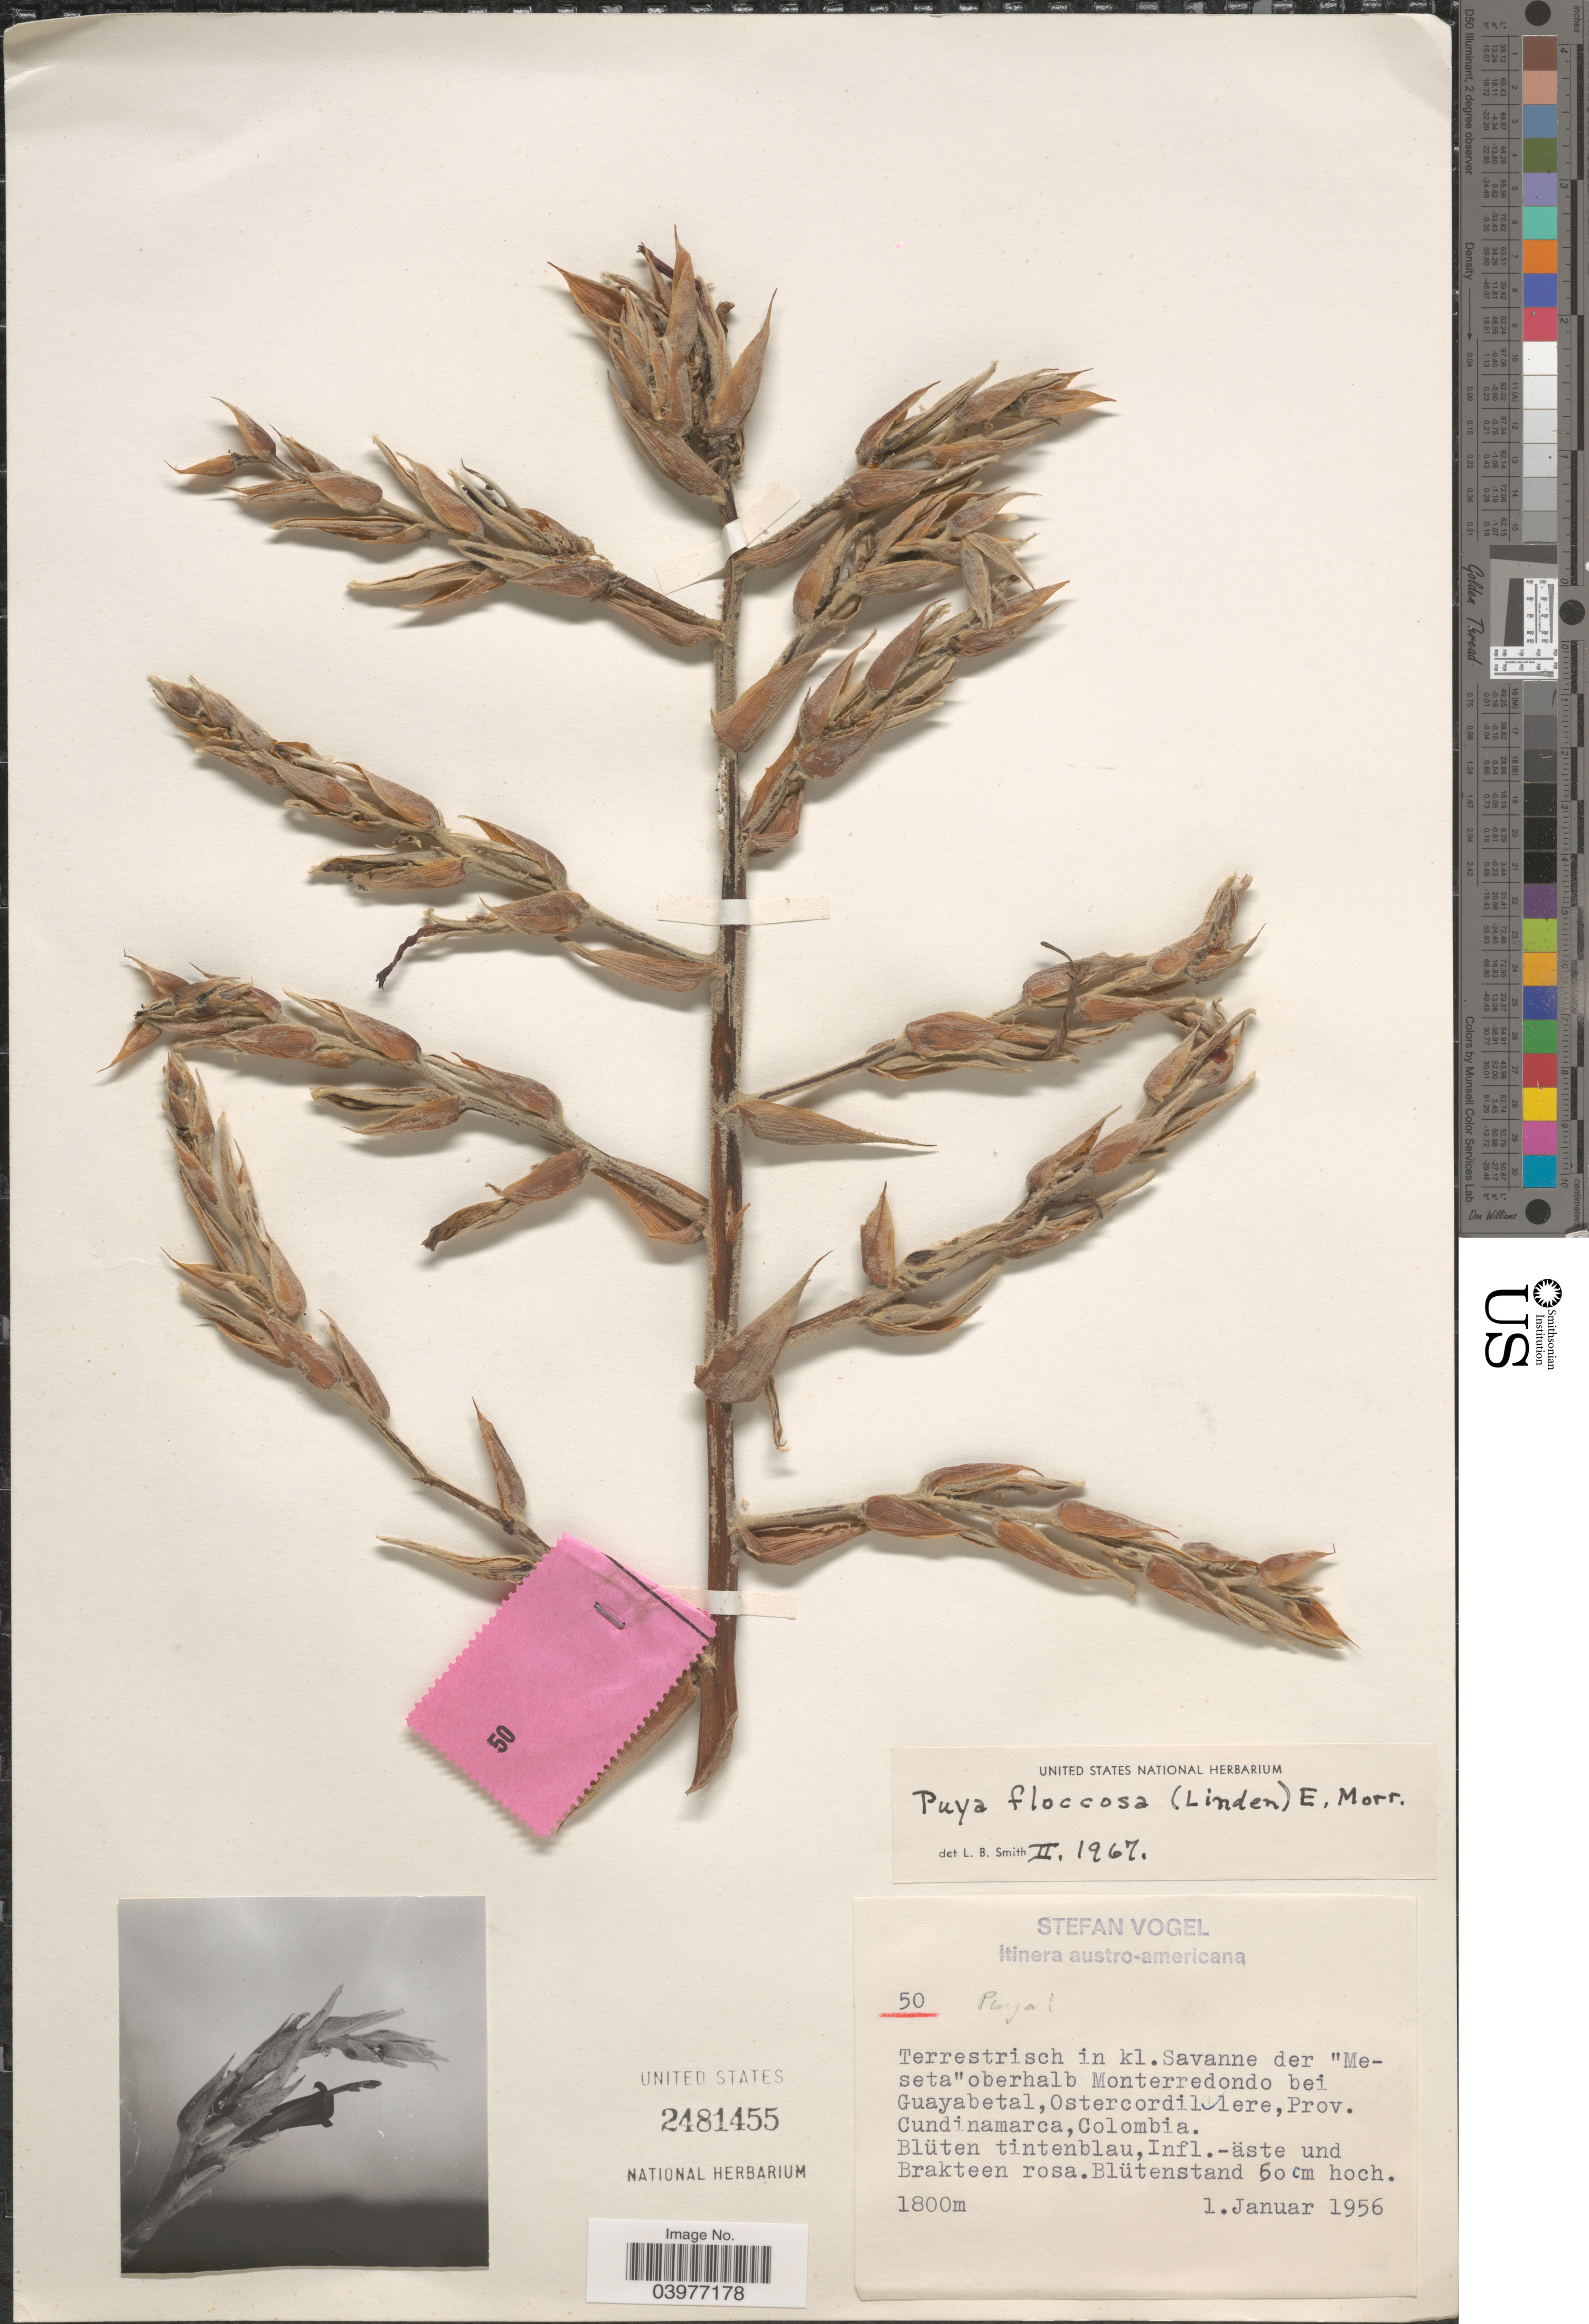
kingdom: Plantae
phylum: Tracheophyta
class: Liliopsida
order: Poales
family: Bromeliaceae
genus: Puya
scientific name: Puya floccosa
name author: (Linden) É. Morren ex Mez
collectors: S. Vogel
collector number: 50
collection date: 1956-01-01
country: Colombia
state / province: Cundinamarca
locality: Itinera austro-americana. Monterredondo bei Guayabetal, Ostercordillere.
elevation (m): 1800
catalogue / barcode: US 2481455